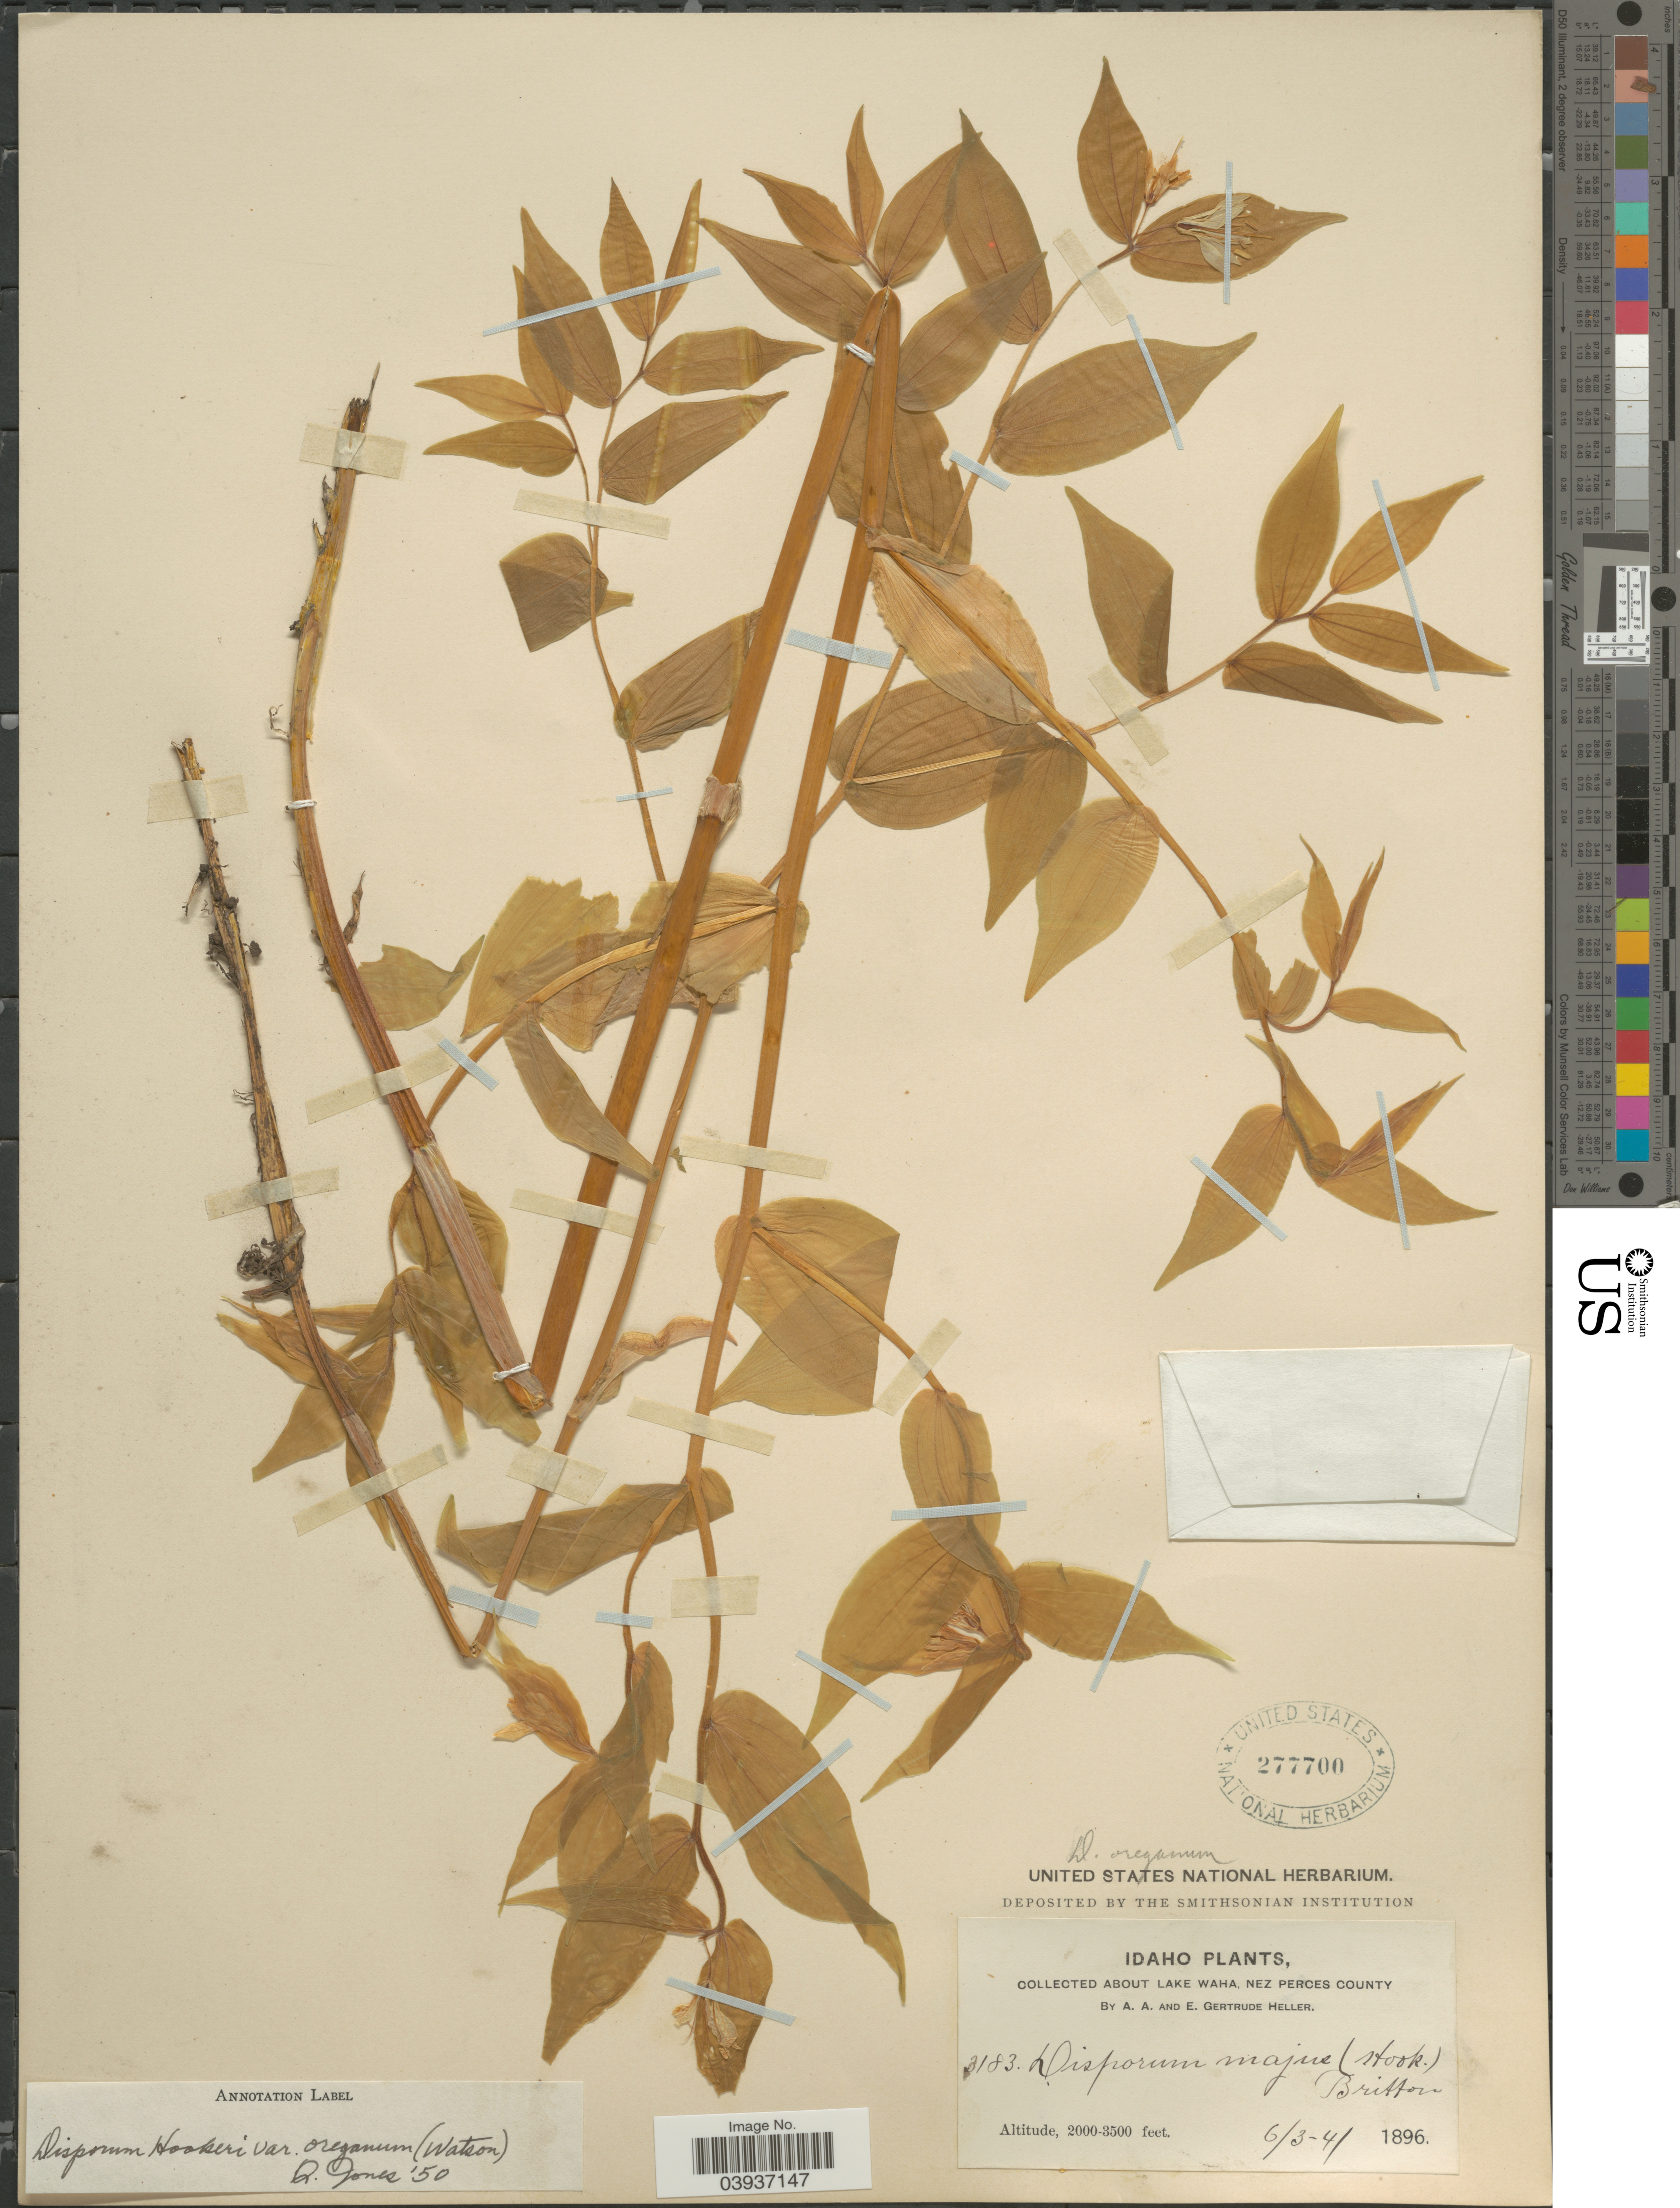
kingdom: Plantae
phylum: Tracheophyta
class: Liliopsida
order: Liliales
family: Colchicaceae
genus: Disporum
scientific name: Disporum hookeri var. oreganum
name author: (S. Watson) Q. Jones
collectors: A. A. Heller & E. G. Heller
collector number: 3183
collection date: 1896-06-03/1896-06-04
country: United States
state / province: Idaho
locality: About Lake Waha, Nez Perces County.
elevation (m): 610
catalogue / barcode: US 277700